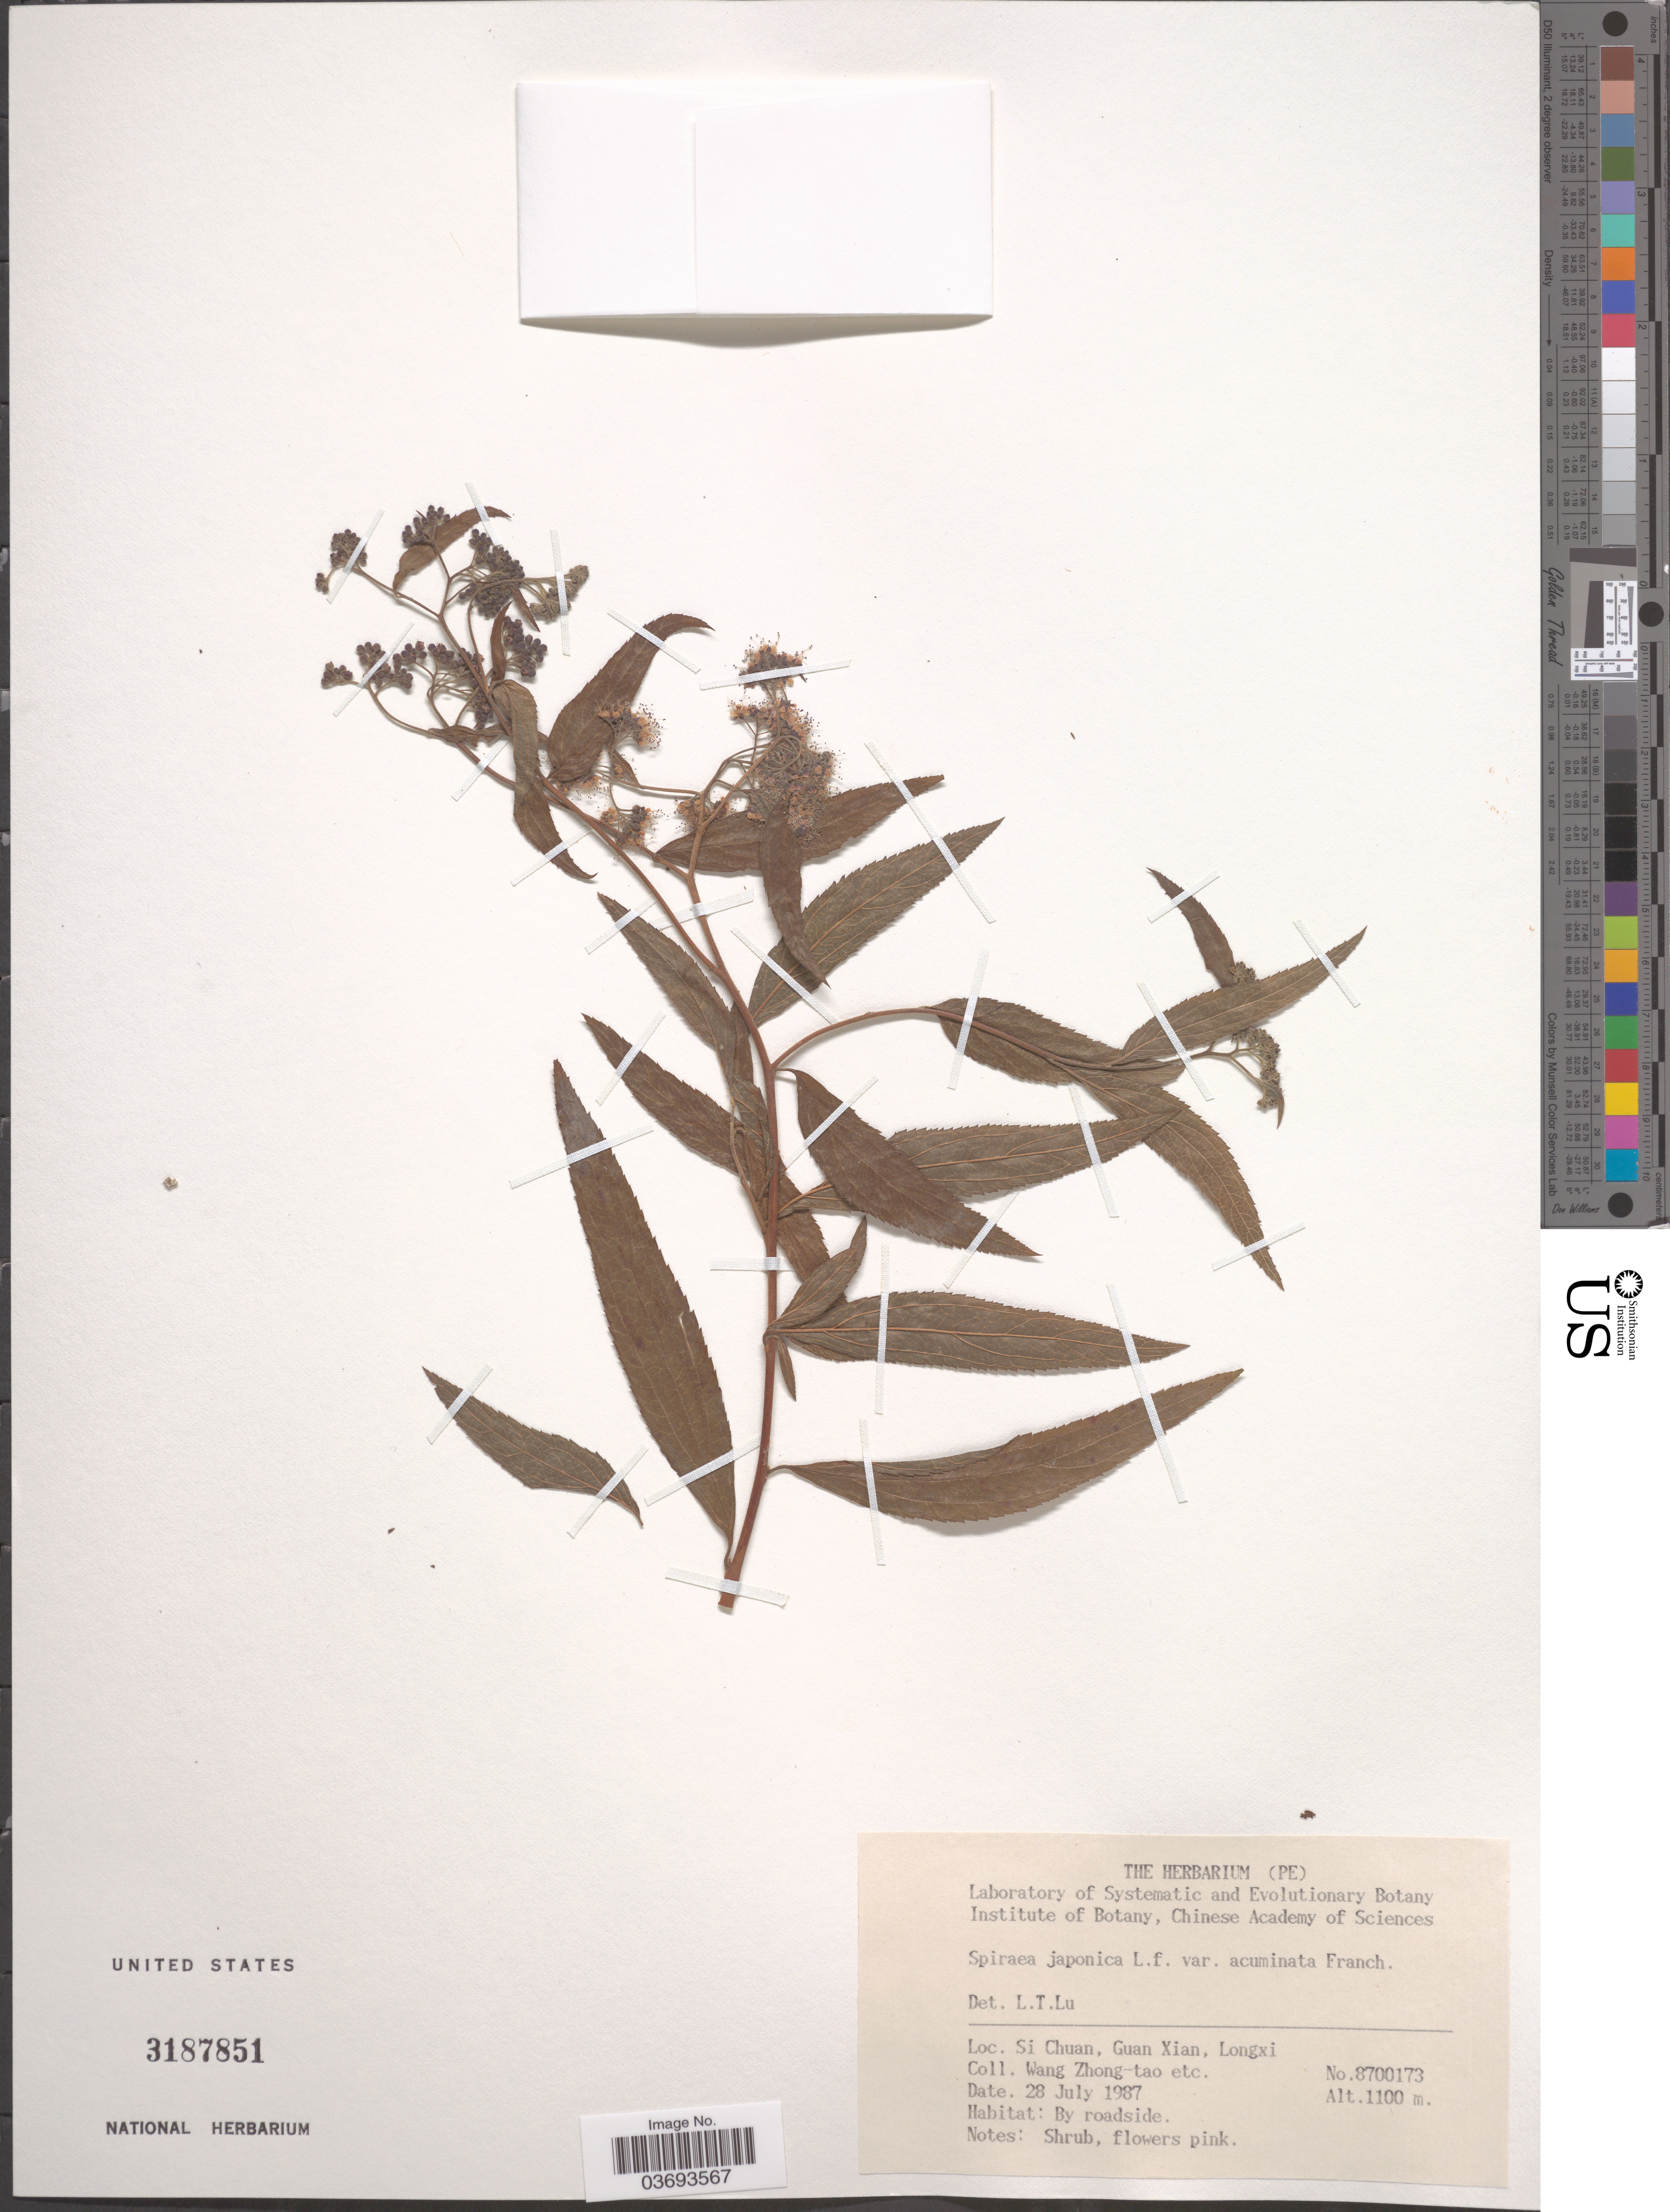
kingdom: Plantae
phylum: Tracheophyta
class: Magnoliopsida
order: Rosales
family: Rosaceae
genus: Spiraea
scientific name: Spiraea japonica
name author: L. f.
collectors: W. Zhong-Tao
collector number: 8700173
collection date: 1987-07-28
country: China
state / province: Sichuan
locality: Si Chuan, Guan Xian, Longxi.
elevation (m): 1100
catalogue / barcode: US 3187851